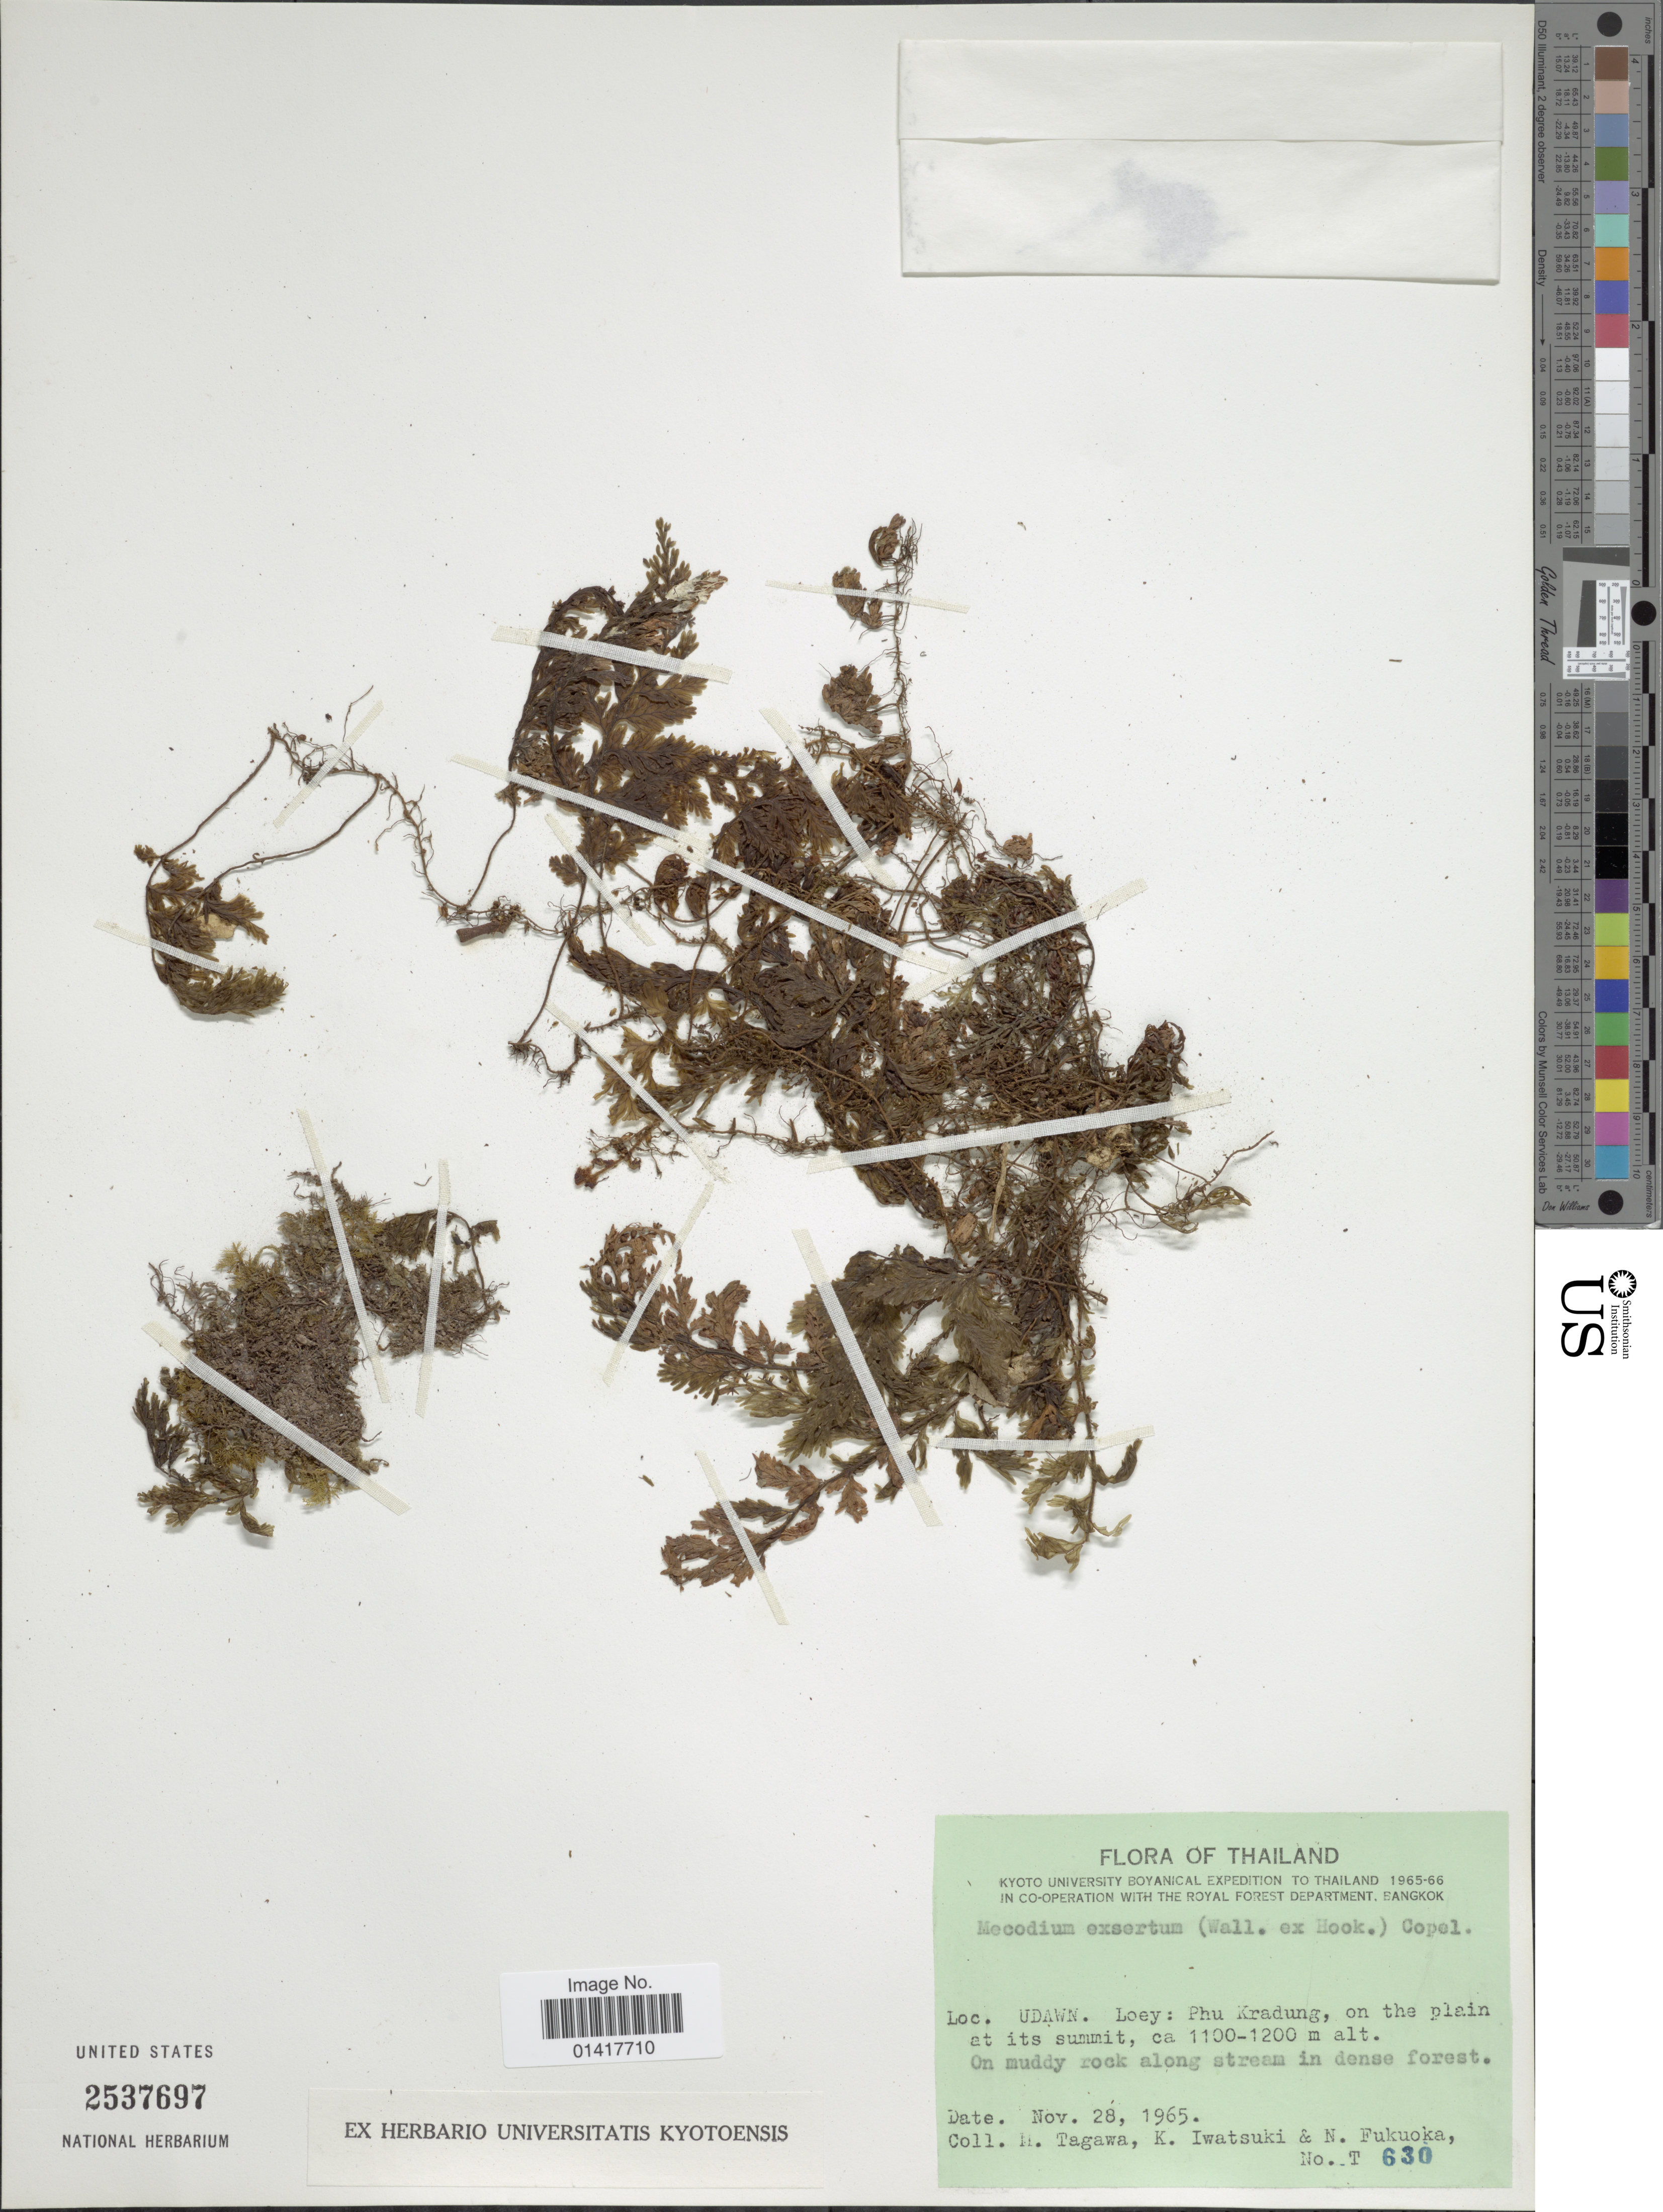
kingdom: Plantae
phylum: Tracheophyta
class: Polypodiopsida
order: Hymenophyllales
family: Hymenophyllaceae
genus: Hymenophyllum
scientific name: Hymenophyllum exsertum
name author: Wall. ex Hook.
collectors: M. Tagawa, K. Iwatsuki & N. Fukuoka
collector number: T 630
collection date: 1965-11-28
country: Thailand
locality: Udawn. Loey: Phu Kradung, on the plain at its summit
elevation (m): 1100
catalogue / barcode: US 2537697